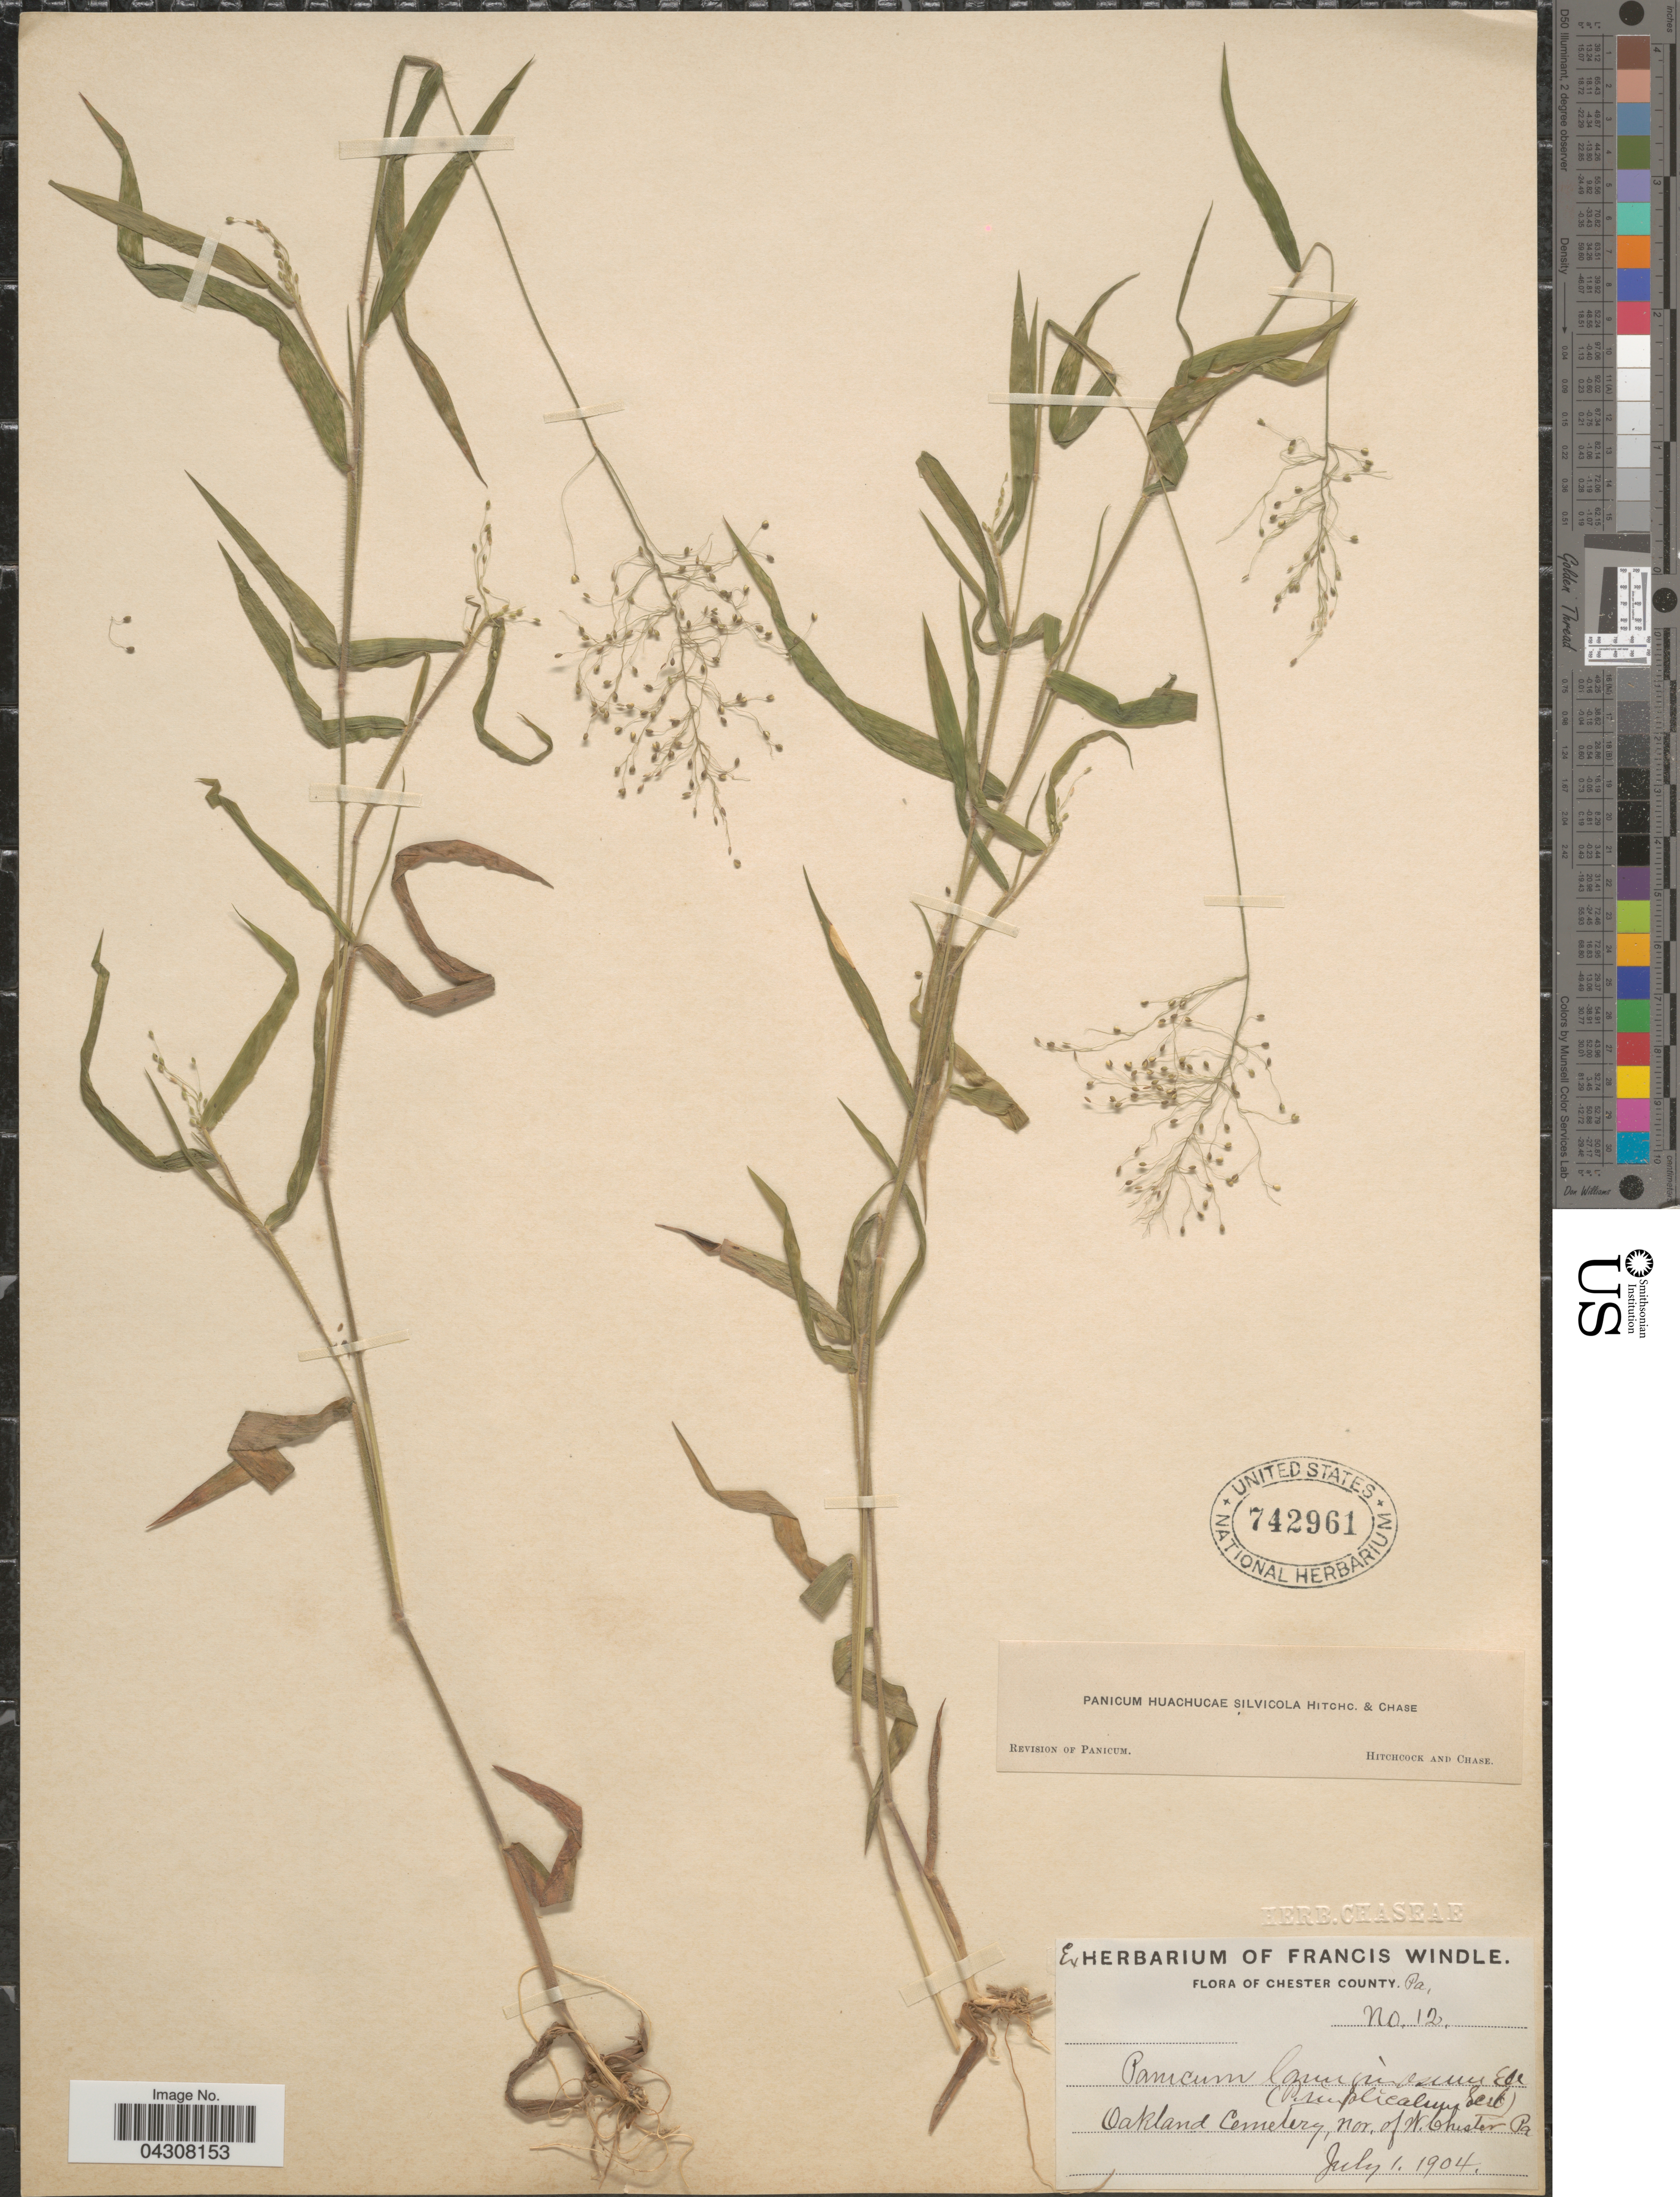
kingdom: Plantae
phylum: Tracheophyta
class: Liliopsida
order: Poales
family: Poaceae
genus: Dichanthelium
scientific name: Dichanthelium acuminatum var. acuminatum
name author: (Sw.) Gould & C.A. Clark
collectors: ex herb. F. Windle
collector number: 12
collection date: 1904-07-01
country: United States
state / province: Pennsylvania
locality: Chester County. Oakland Cemetery, Nor of W. Chester.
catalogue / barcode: US 742961